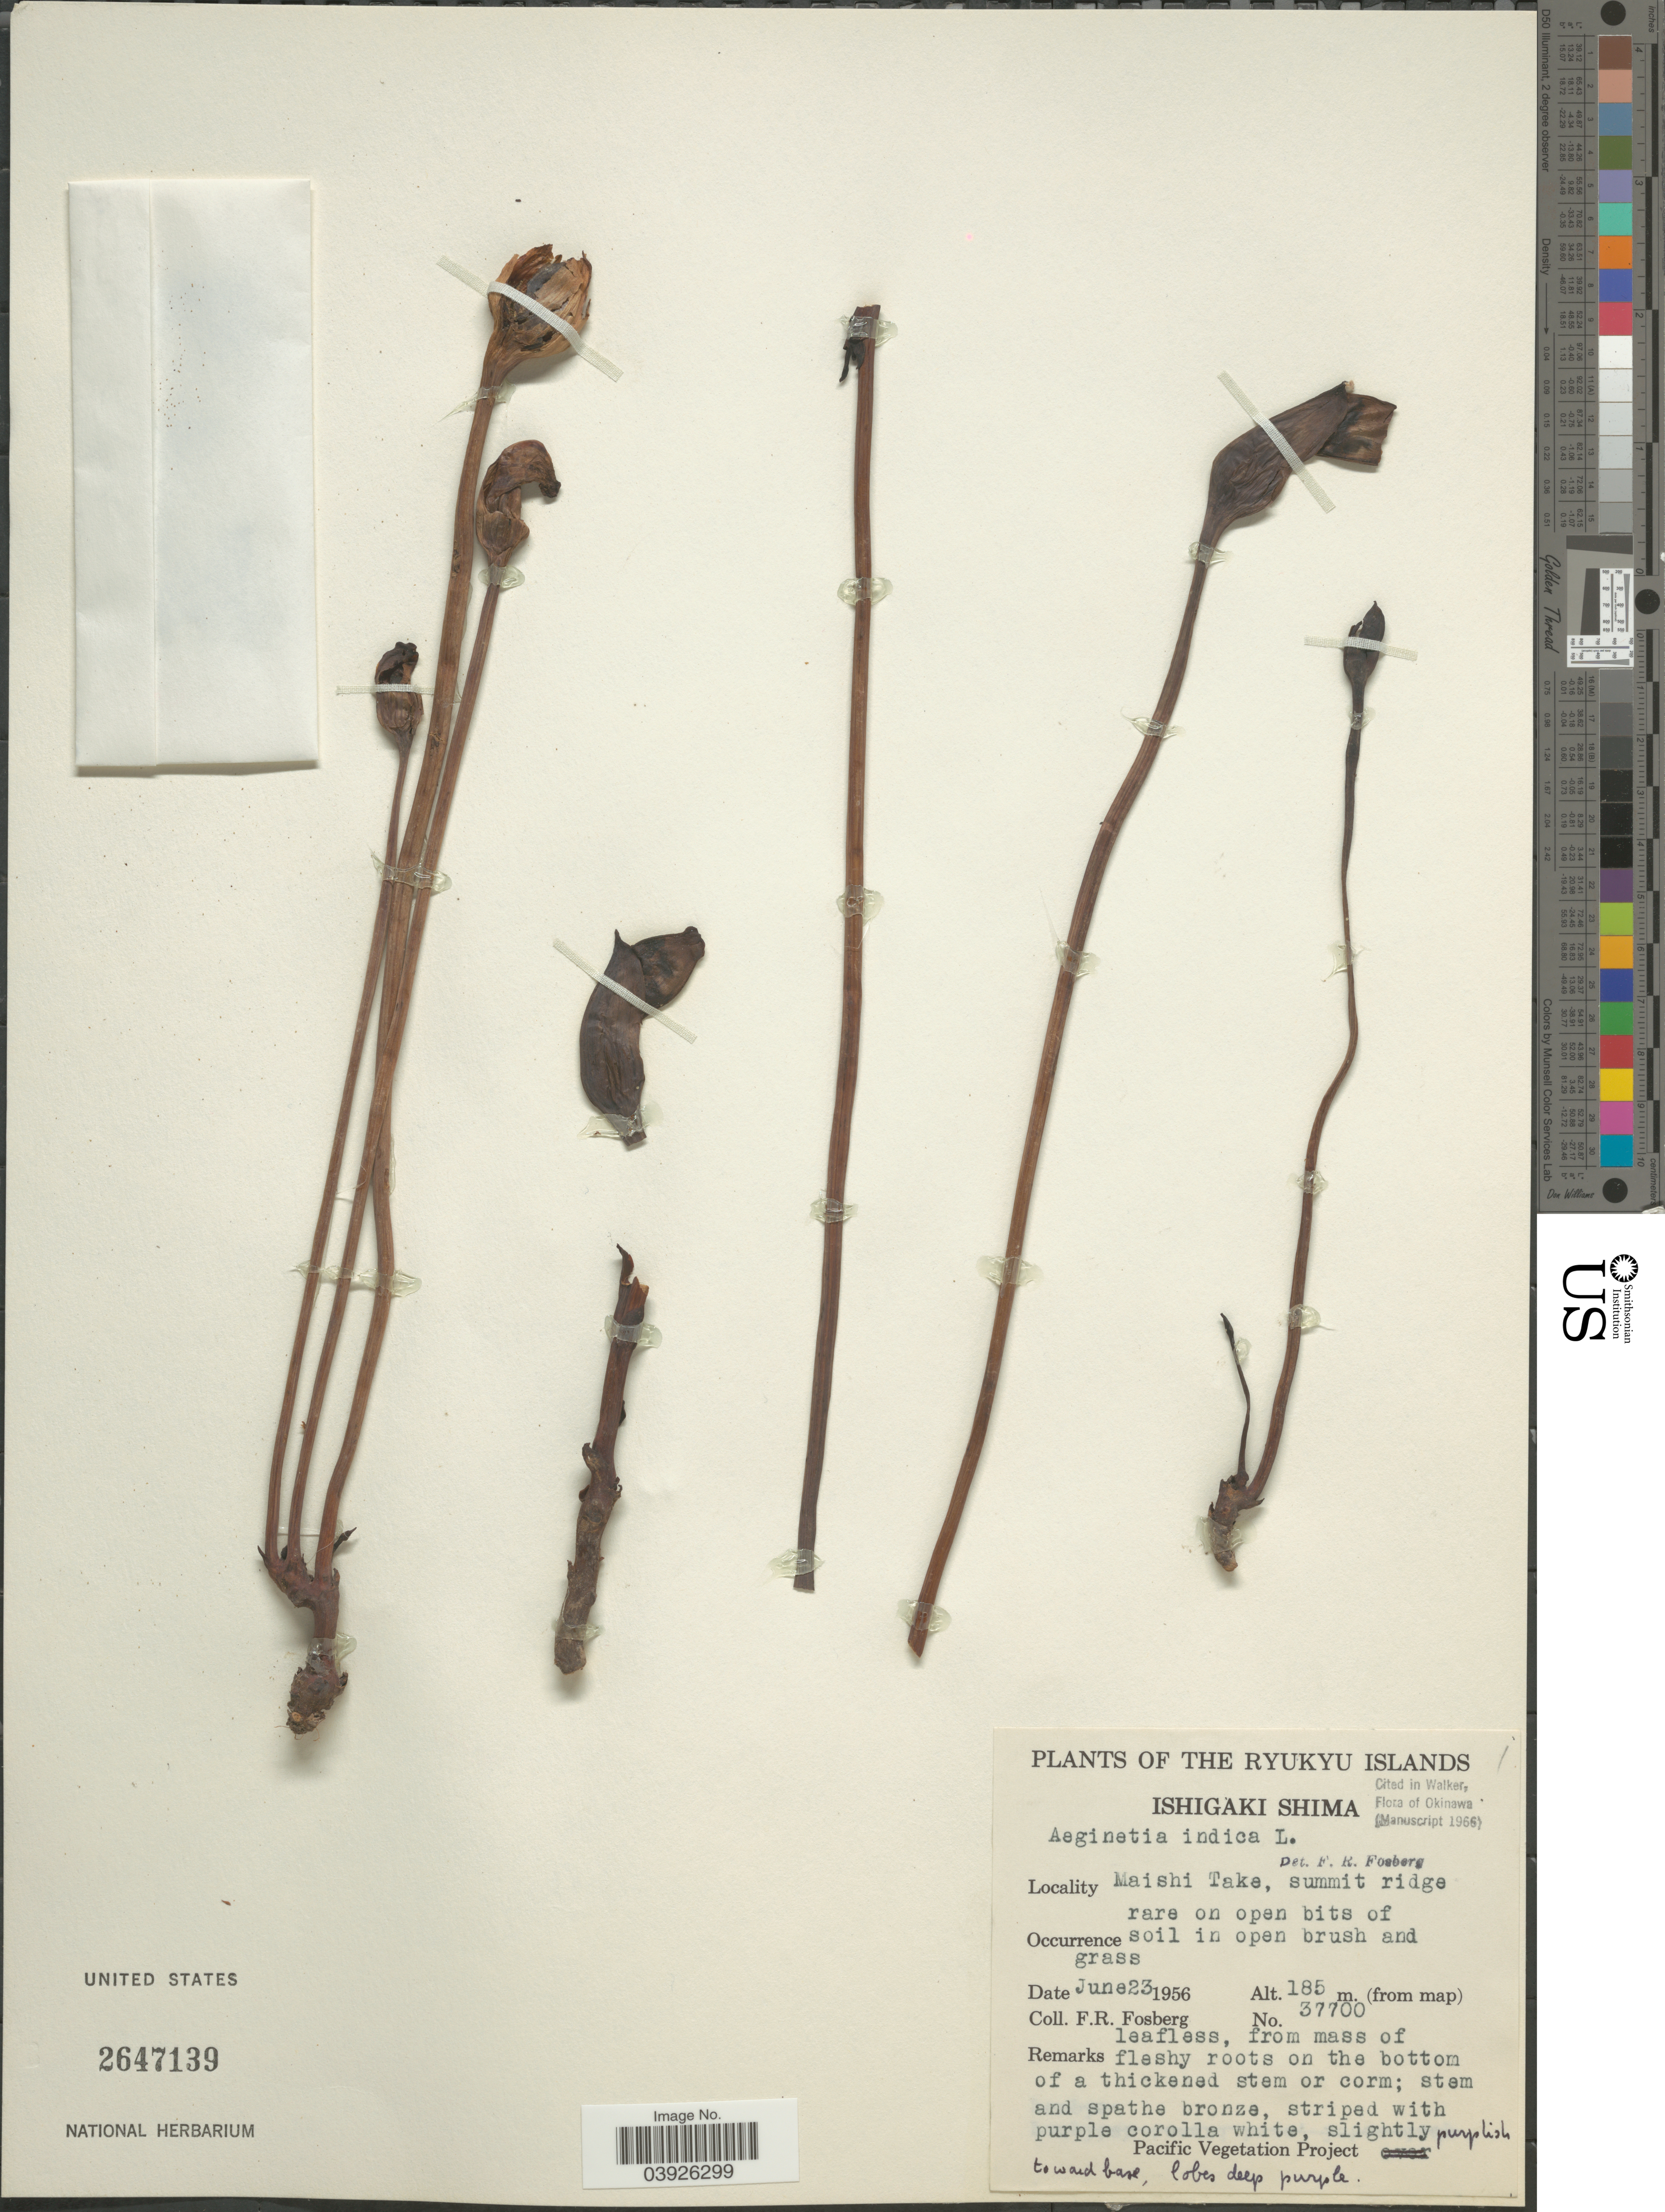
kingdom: Plantae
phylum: Tracheophyta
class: Magnoliopsida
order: Lamiales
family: Orobanchaceae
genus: Aeginetia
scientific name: Aeginetia indica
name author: L.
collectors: F. R. Fosberg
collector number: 37700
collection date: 1956-06-23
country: Japan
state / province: Okinawa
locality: The Ryukyu Islands. Ishigaki Shima. Maishi Take, summit ridge.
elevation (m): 185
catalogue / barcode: US 2647139